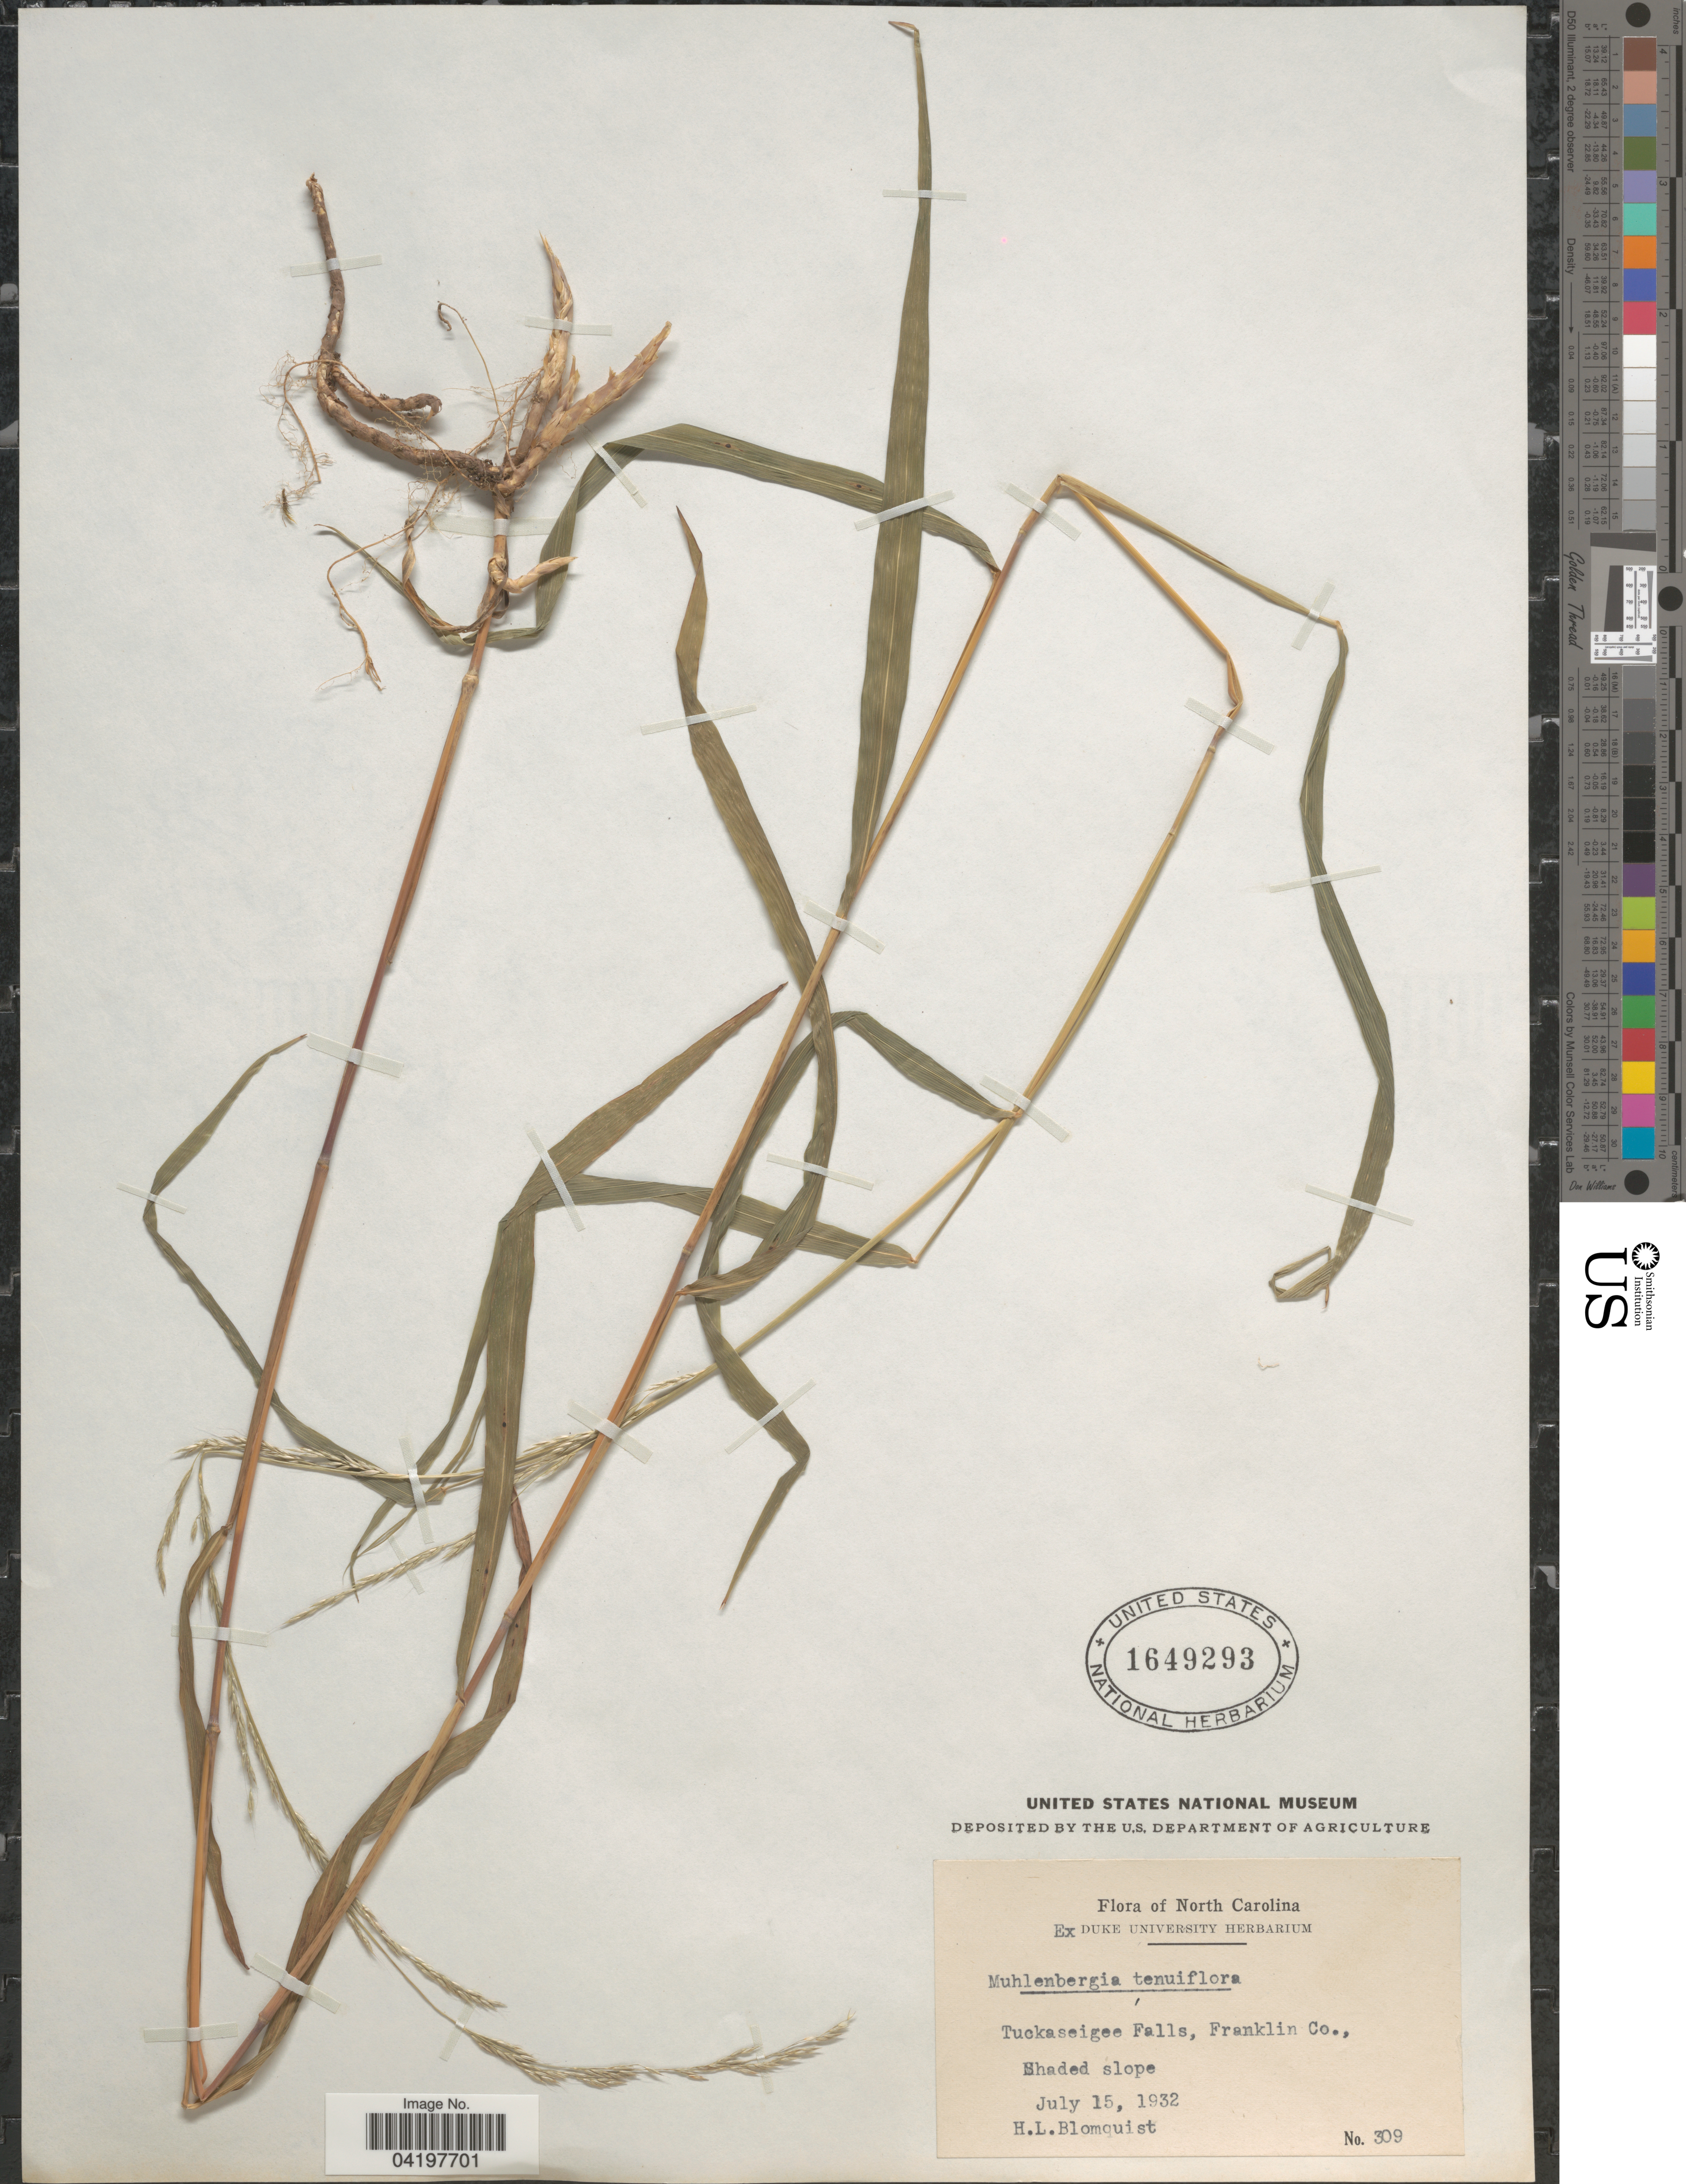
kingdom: Plantae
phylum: Tracheophyta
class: Liliopsida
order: Poales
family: Poaceae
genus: Muhlenbergia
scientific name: Muhlenbergia tenuiflora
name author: (Willd.) Britton, Stearns & Poggenb.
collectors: H. Blomquist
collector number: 309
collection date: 1932-07-15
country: United States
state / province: North Carolina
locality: Tuckaseigee Falls, Franklin Co. Shaded slope.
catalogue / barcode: US 1649293